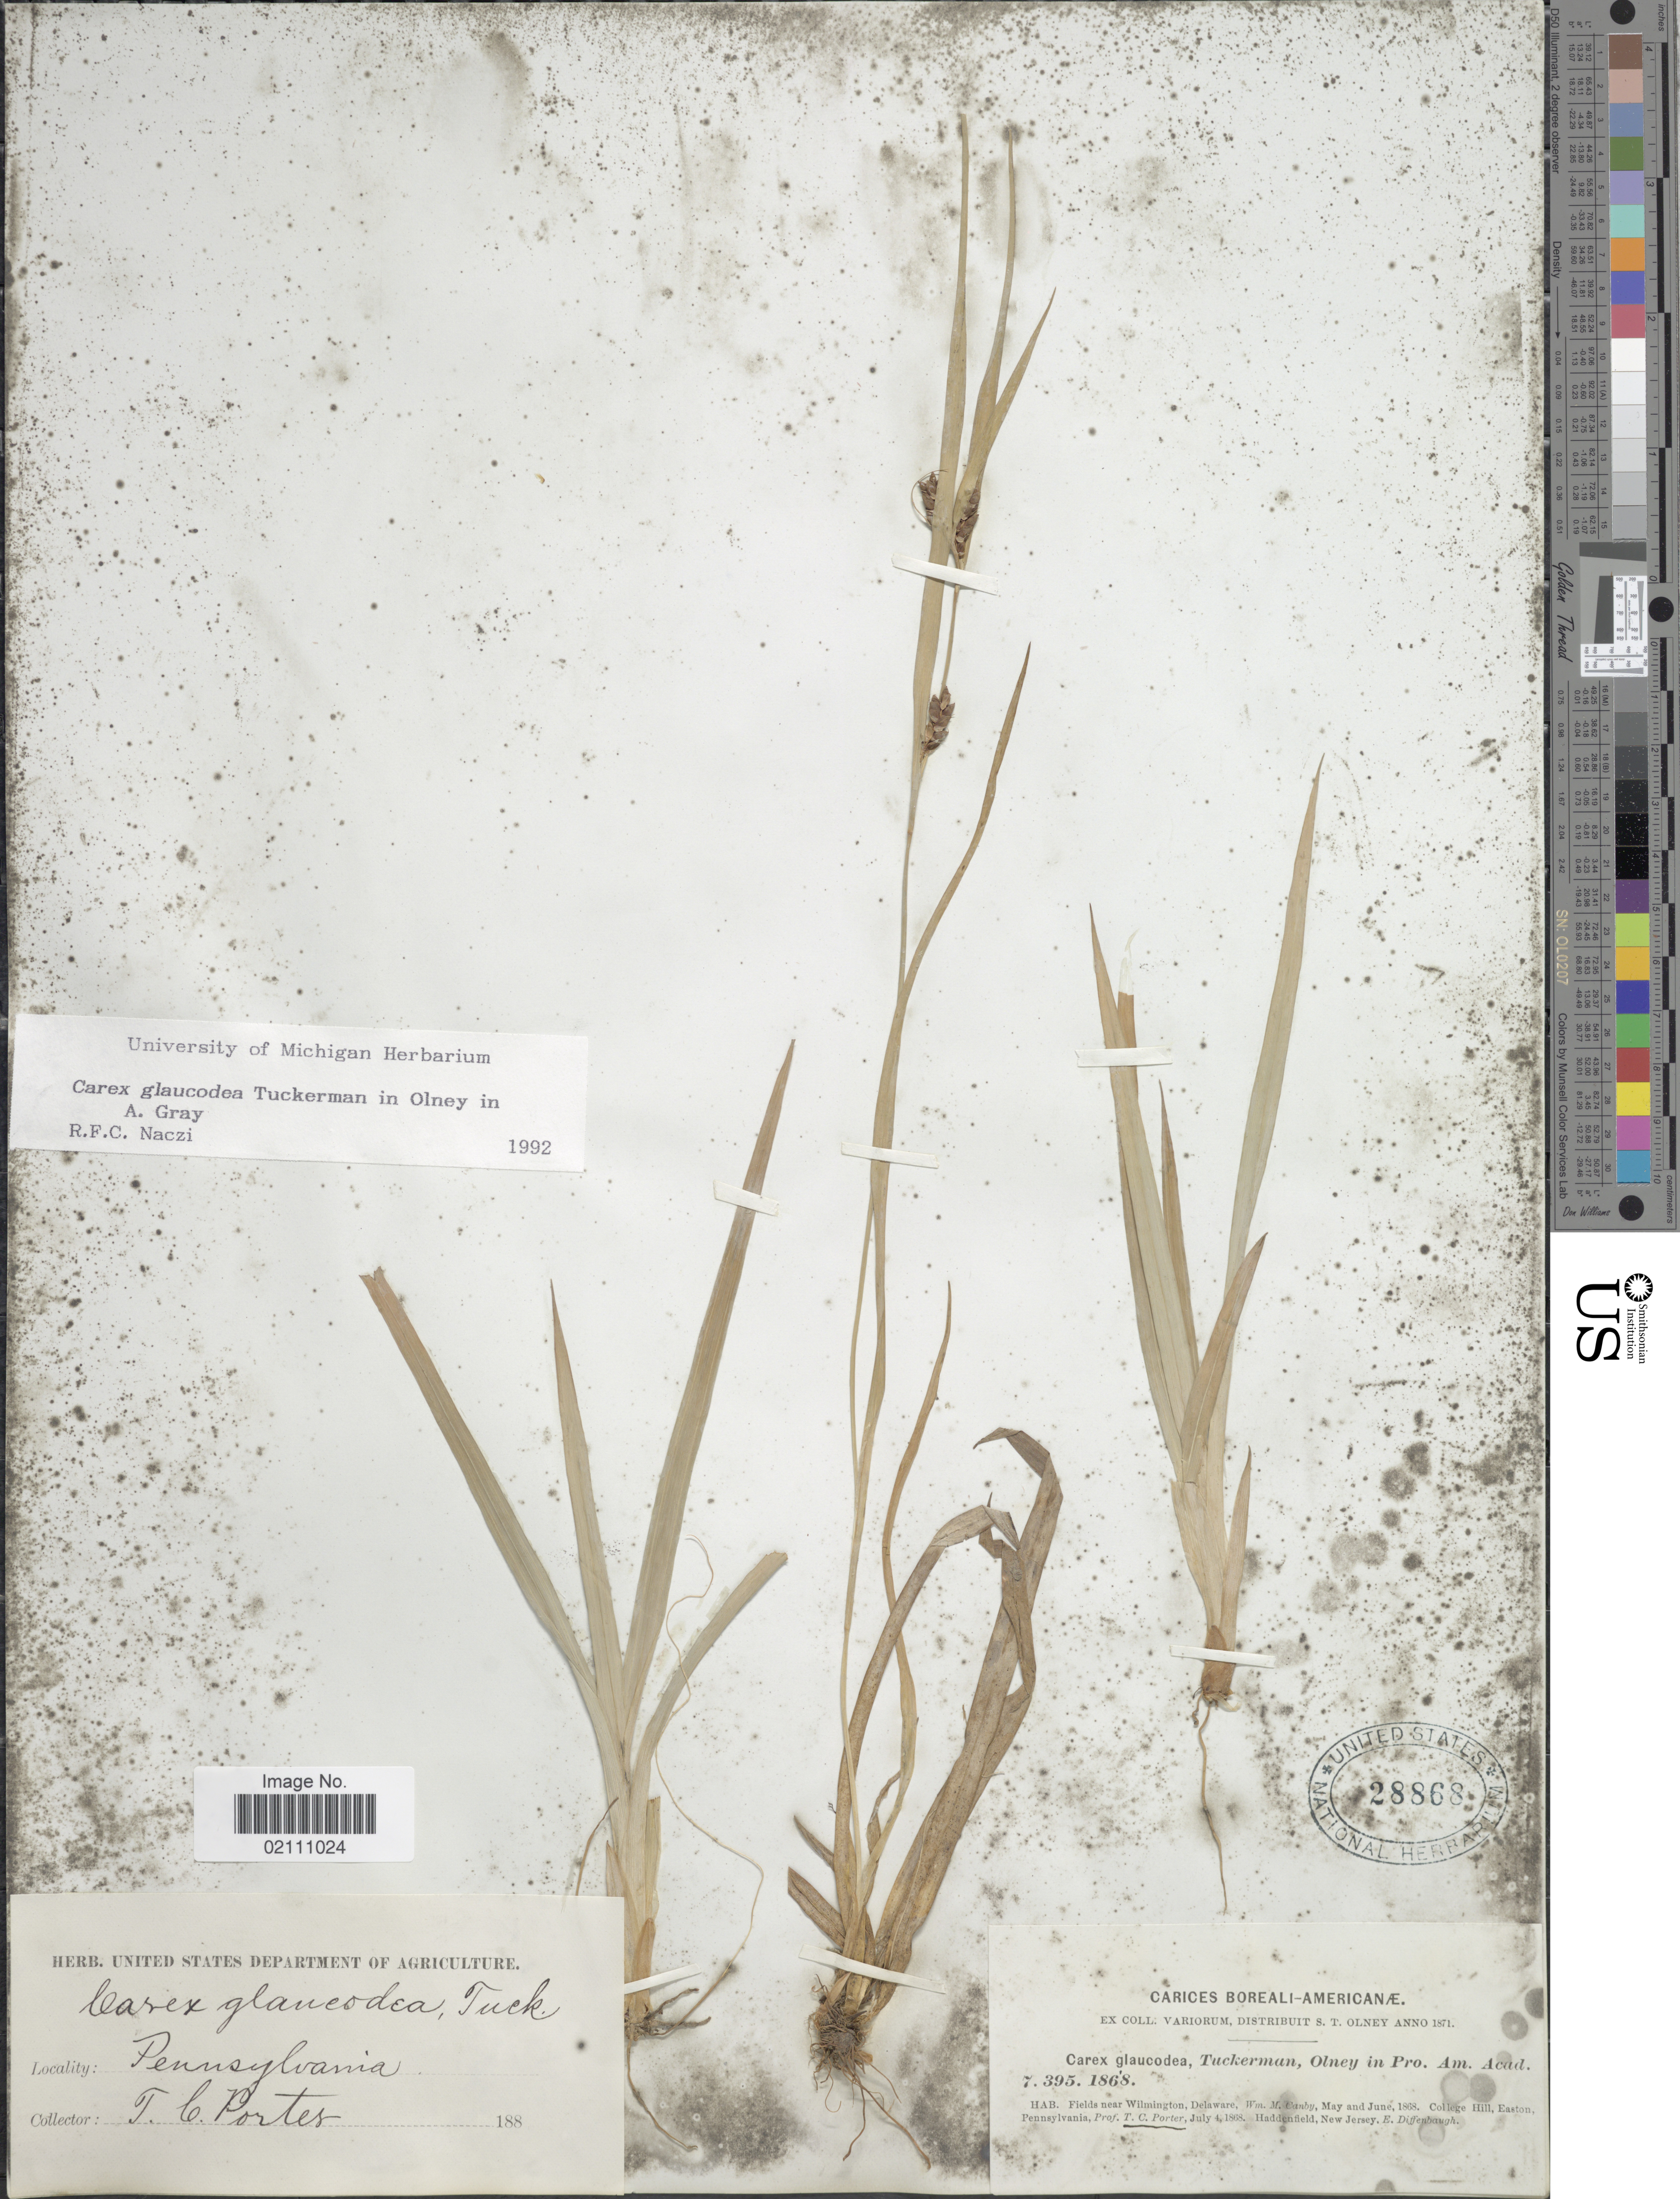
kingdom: Plantae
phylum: Tracheophyta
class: Liliopsida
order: Poales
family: Cyperaceae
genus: Carex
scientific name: Carex glaucodea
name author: Tuck. ex Olney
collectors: T. Porter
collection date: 1868-07-04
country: United States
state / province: Pennsylvania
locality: College Hill, Easton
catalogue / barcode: US 28868